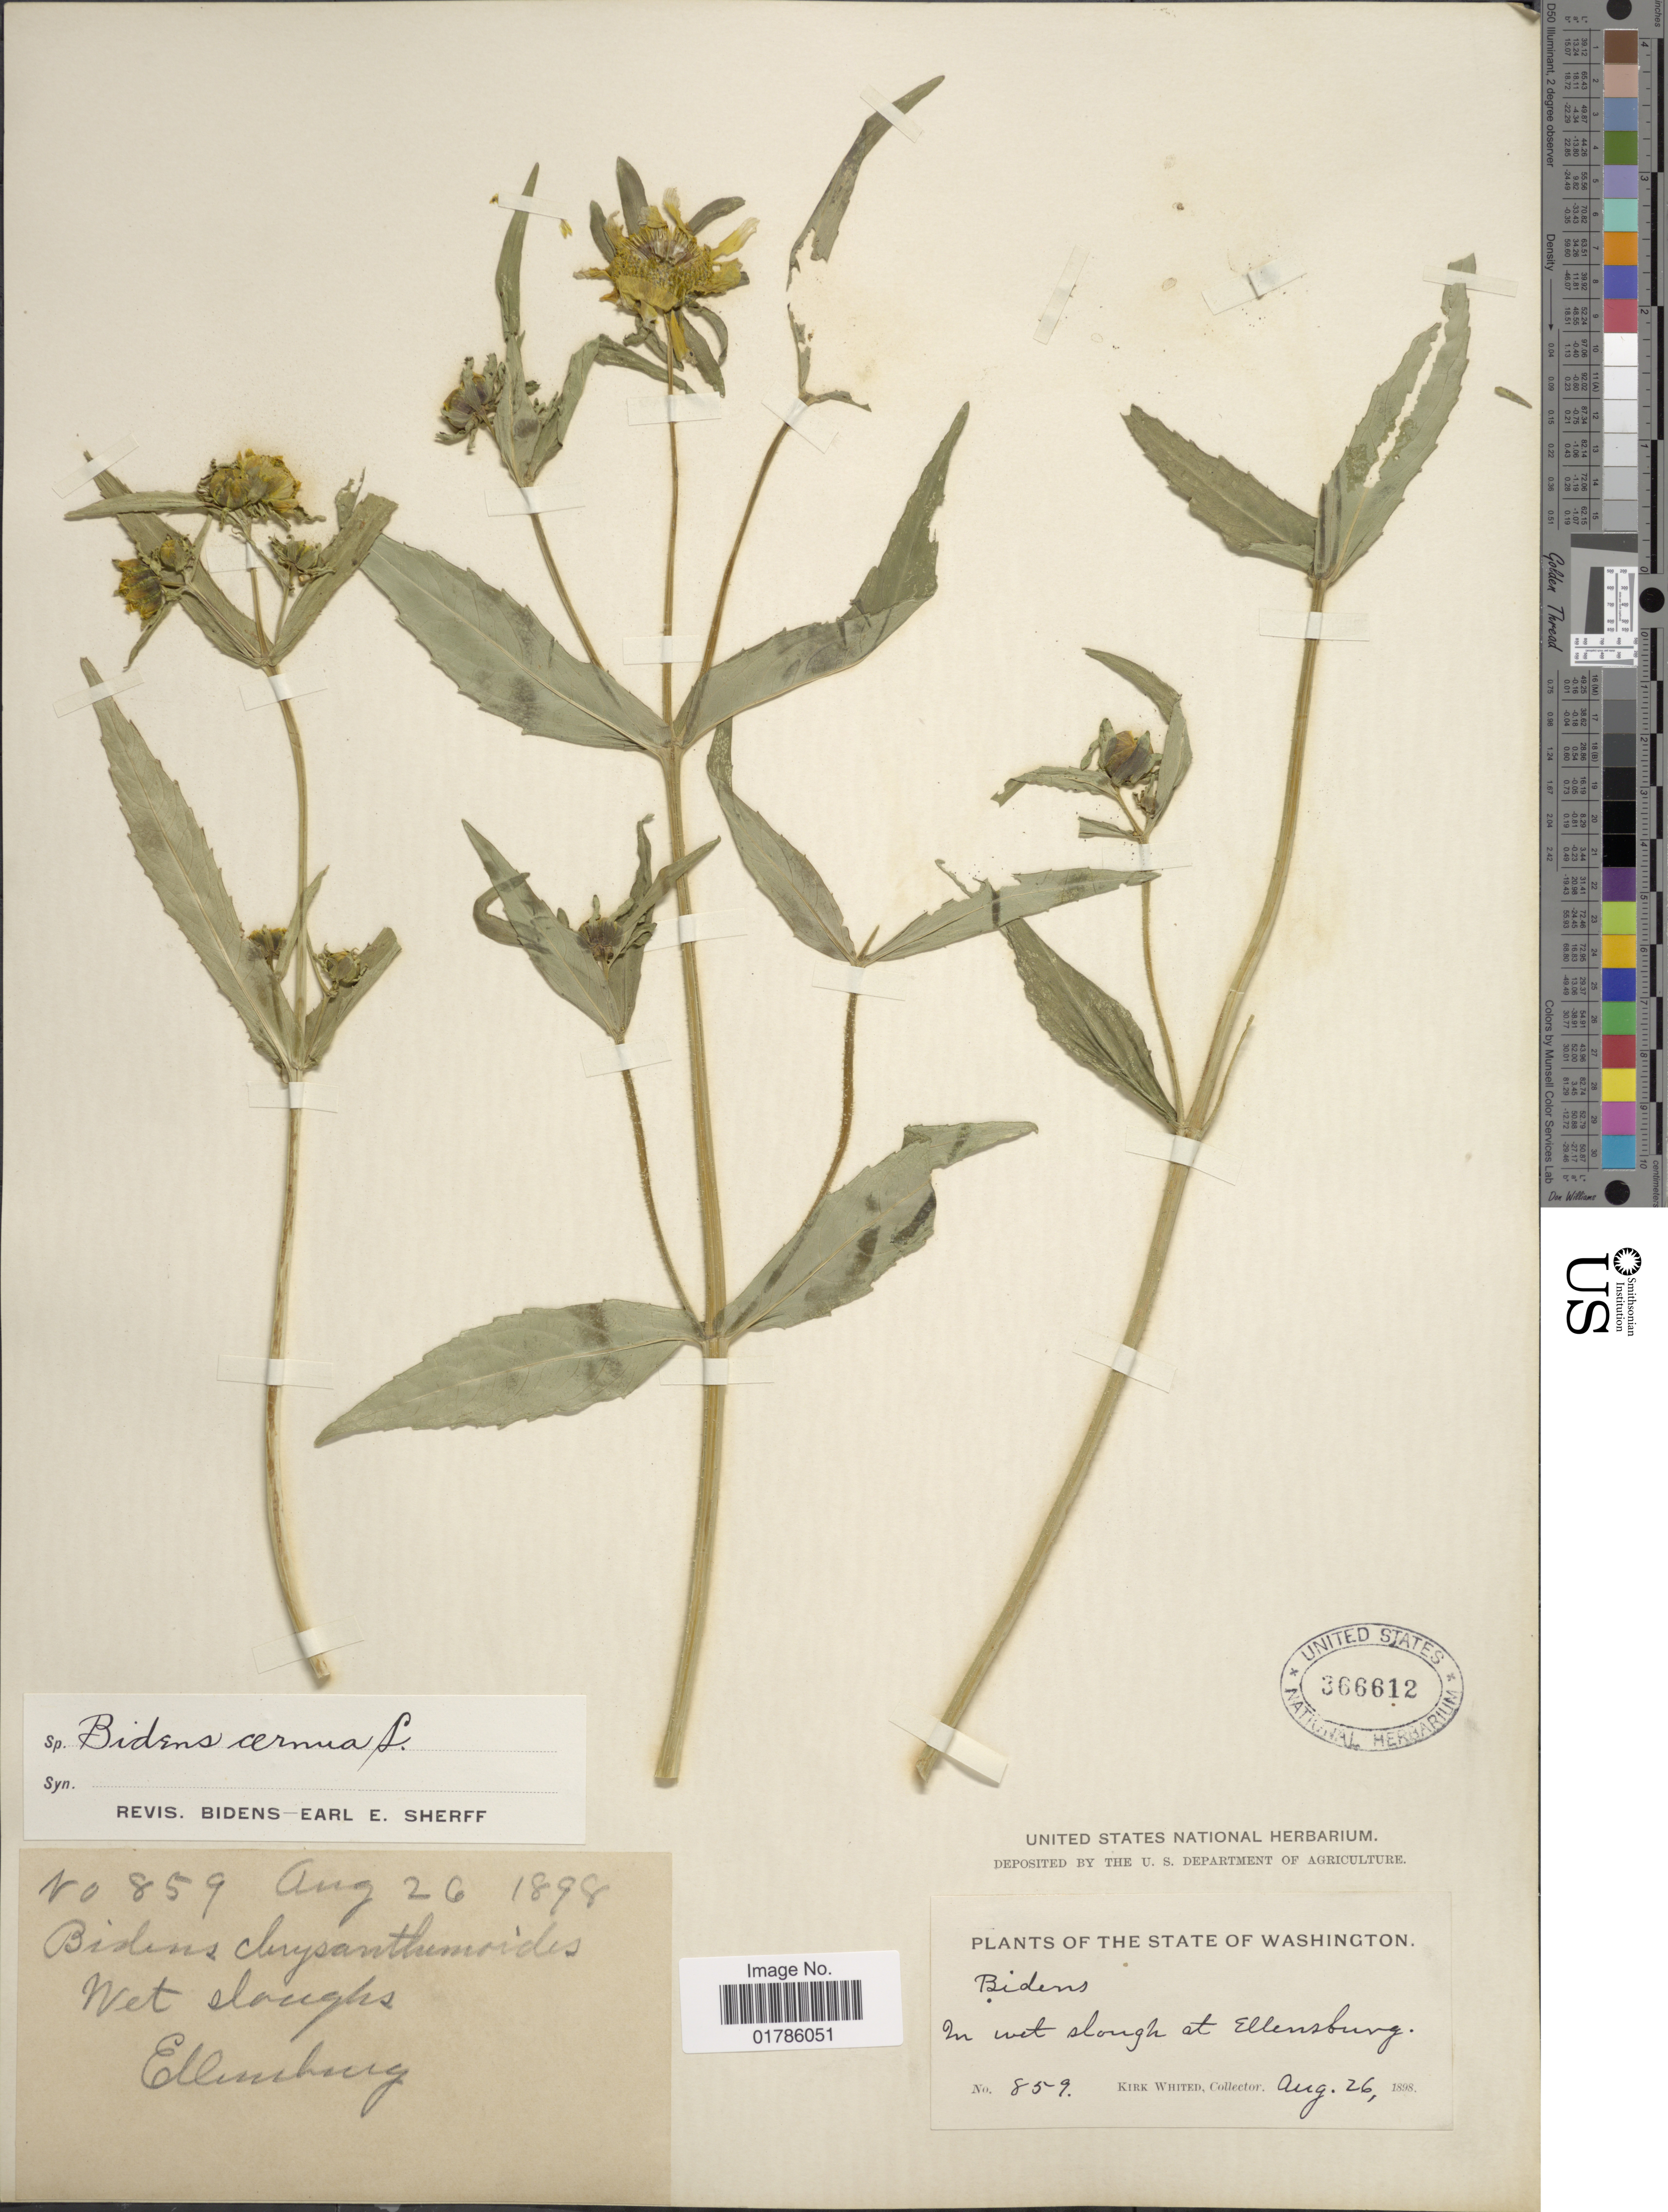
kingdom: Plantae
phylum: Tracheophyta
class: Magnoliopsida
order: Asterales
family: Asteraceae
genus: Bidens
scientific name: Bidens cernua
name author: L.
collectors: K. Whited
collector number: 859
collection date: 1898-08-26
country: United States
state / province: Washington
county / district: Kittitas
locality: At Ellensburg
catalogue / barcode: US 366612